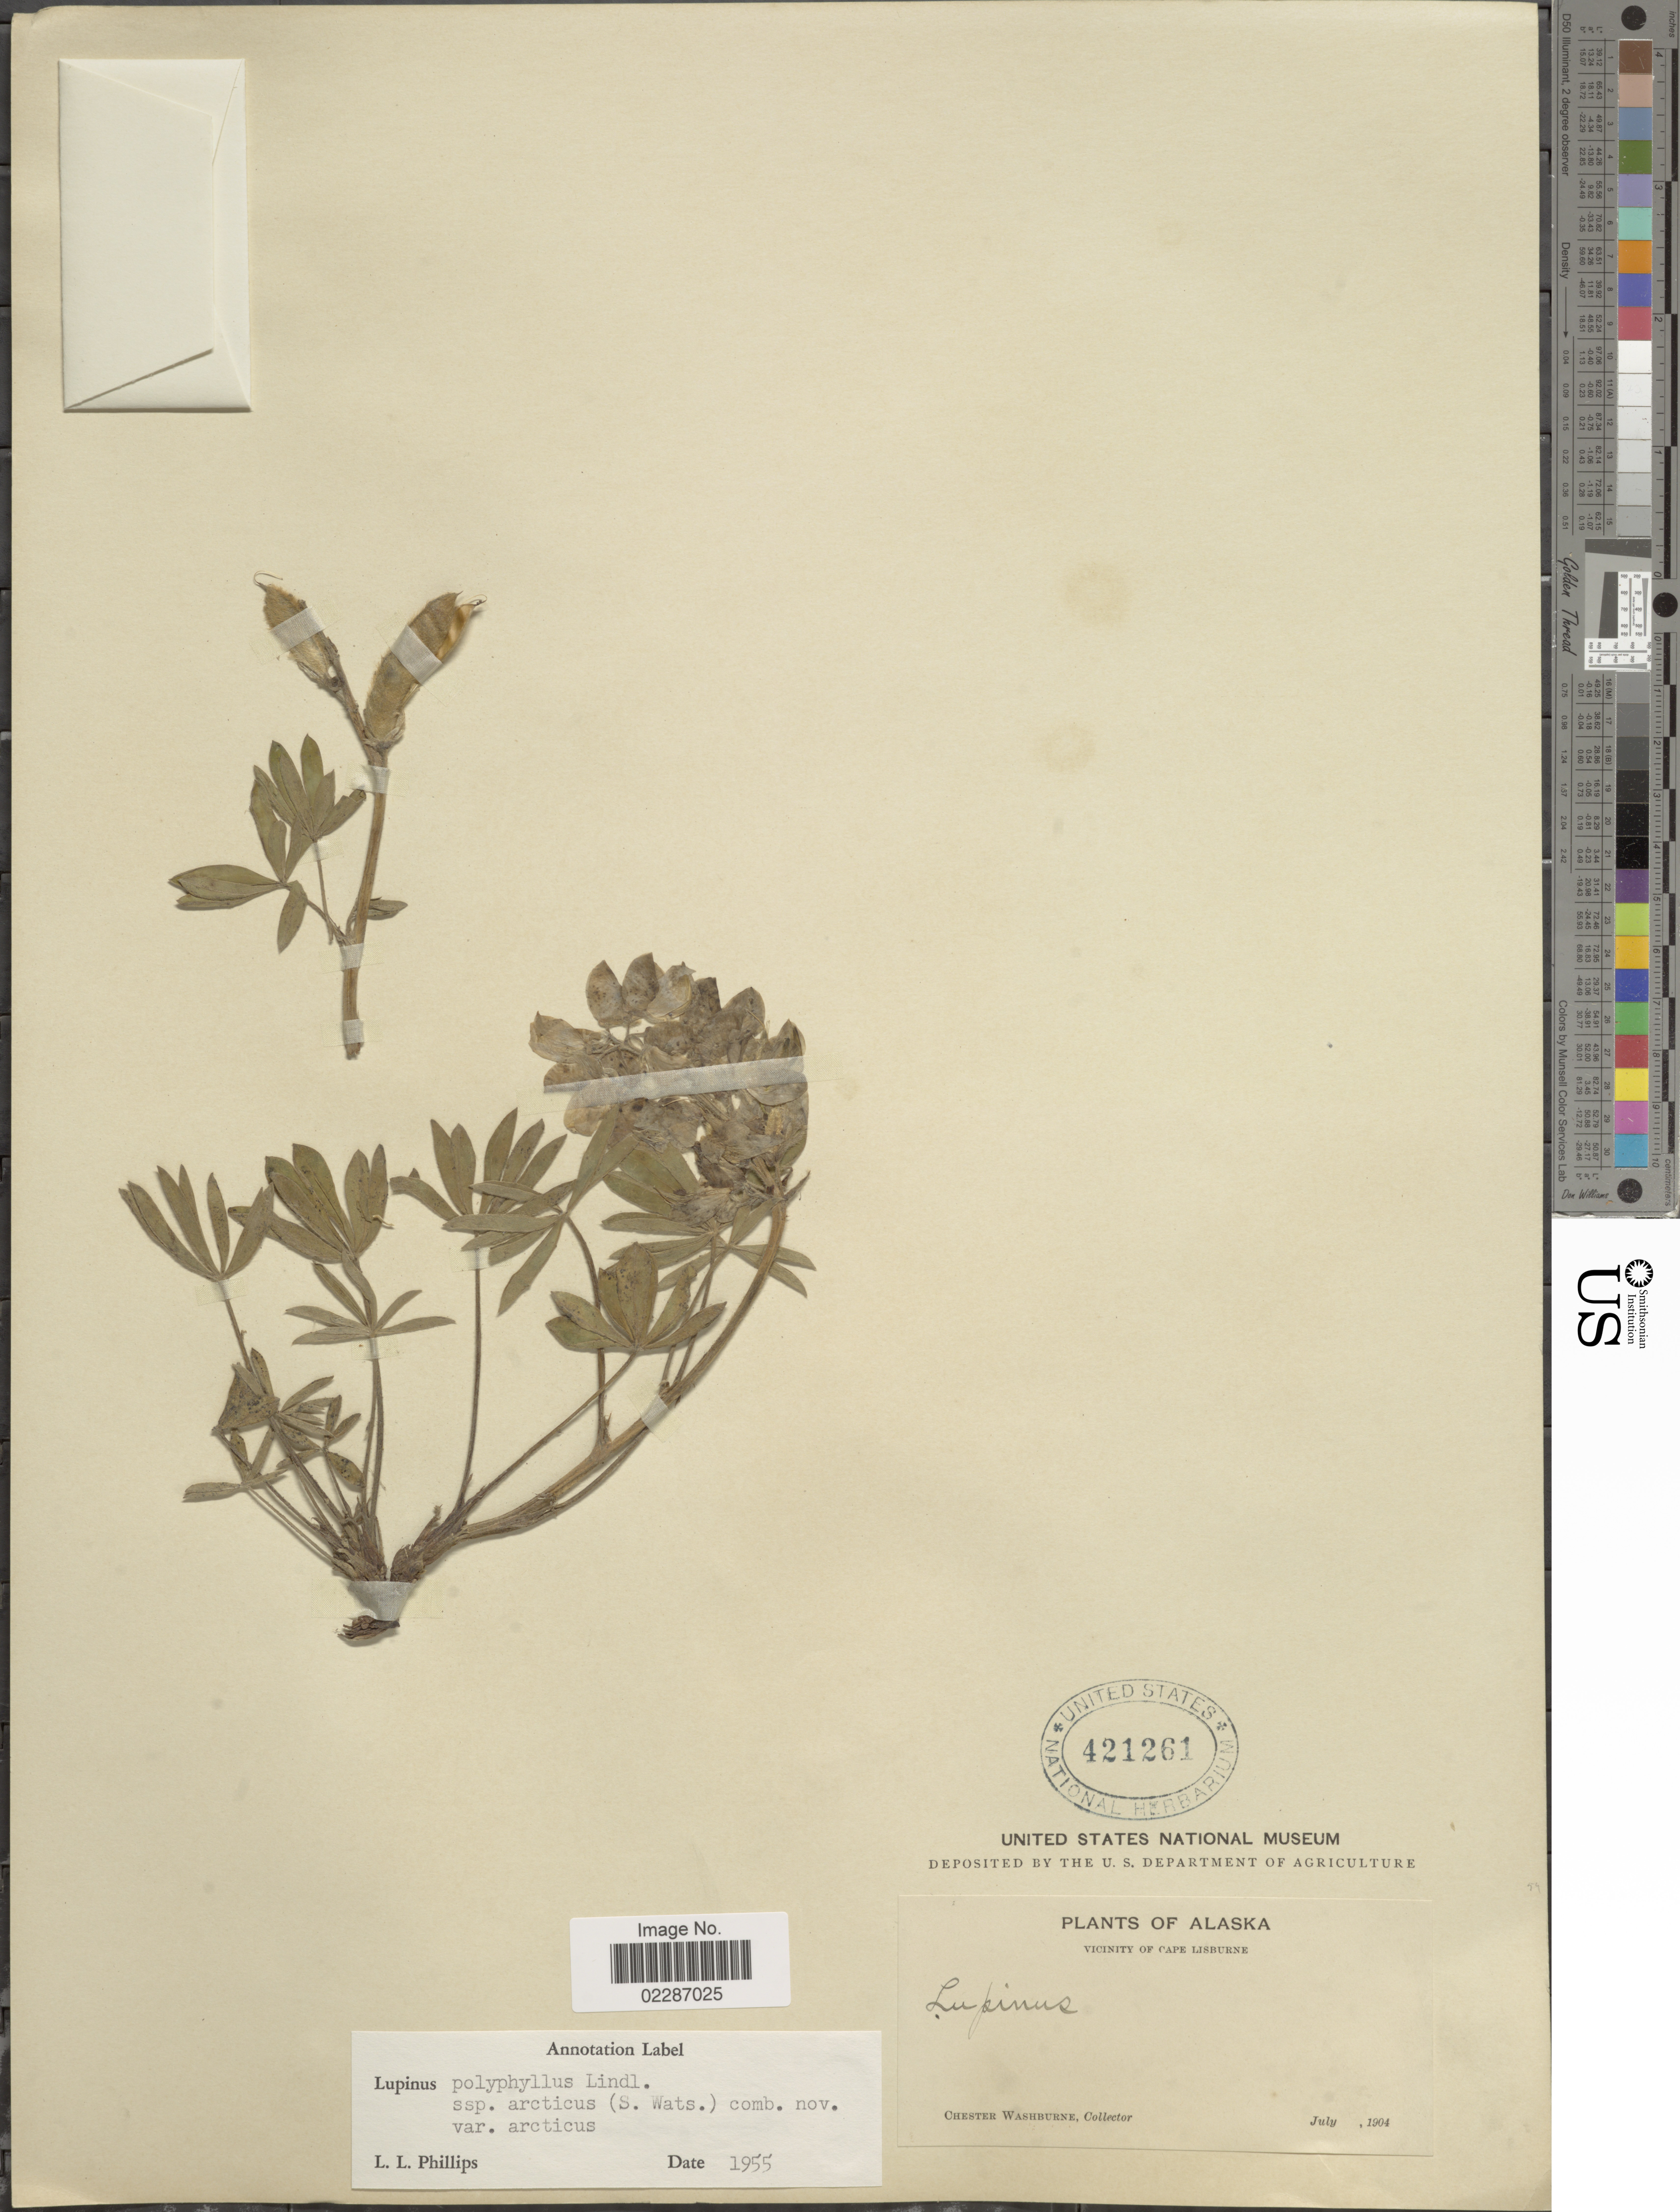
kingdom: Plantae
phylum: Tracheophyta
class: Magnoliopsida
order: Fabales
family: Fabaceae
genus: Lupinus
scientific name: Lupinus arcticus subsp. arcticus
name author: S. Watson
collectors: C. Washburne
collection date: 1904-07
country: United States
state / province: Alaska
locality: Vicinity of Cape Lisburne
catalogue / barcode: US 421261